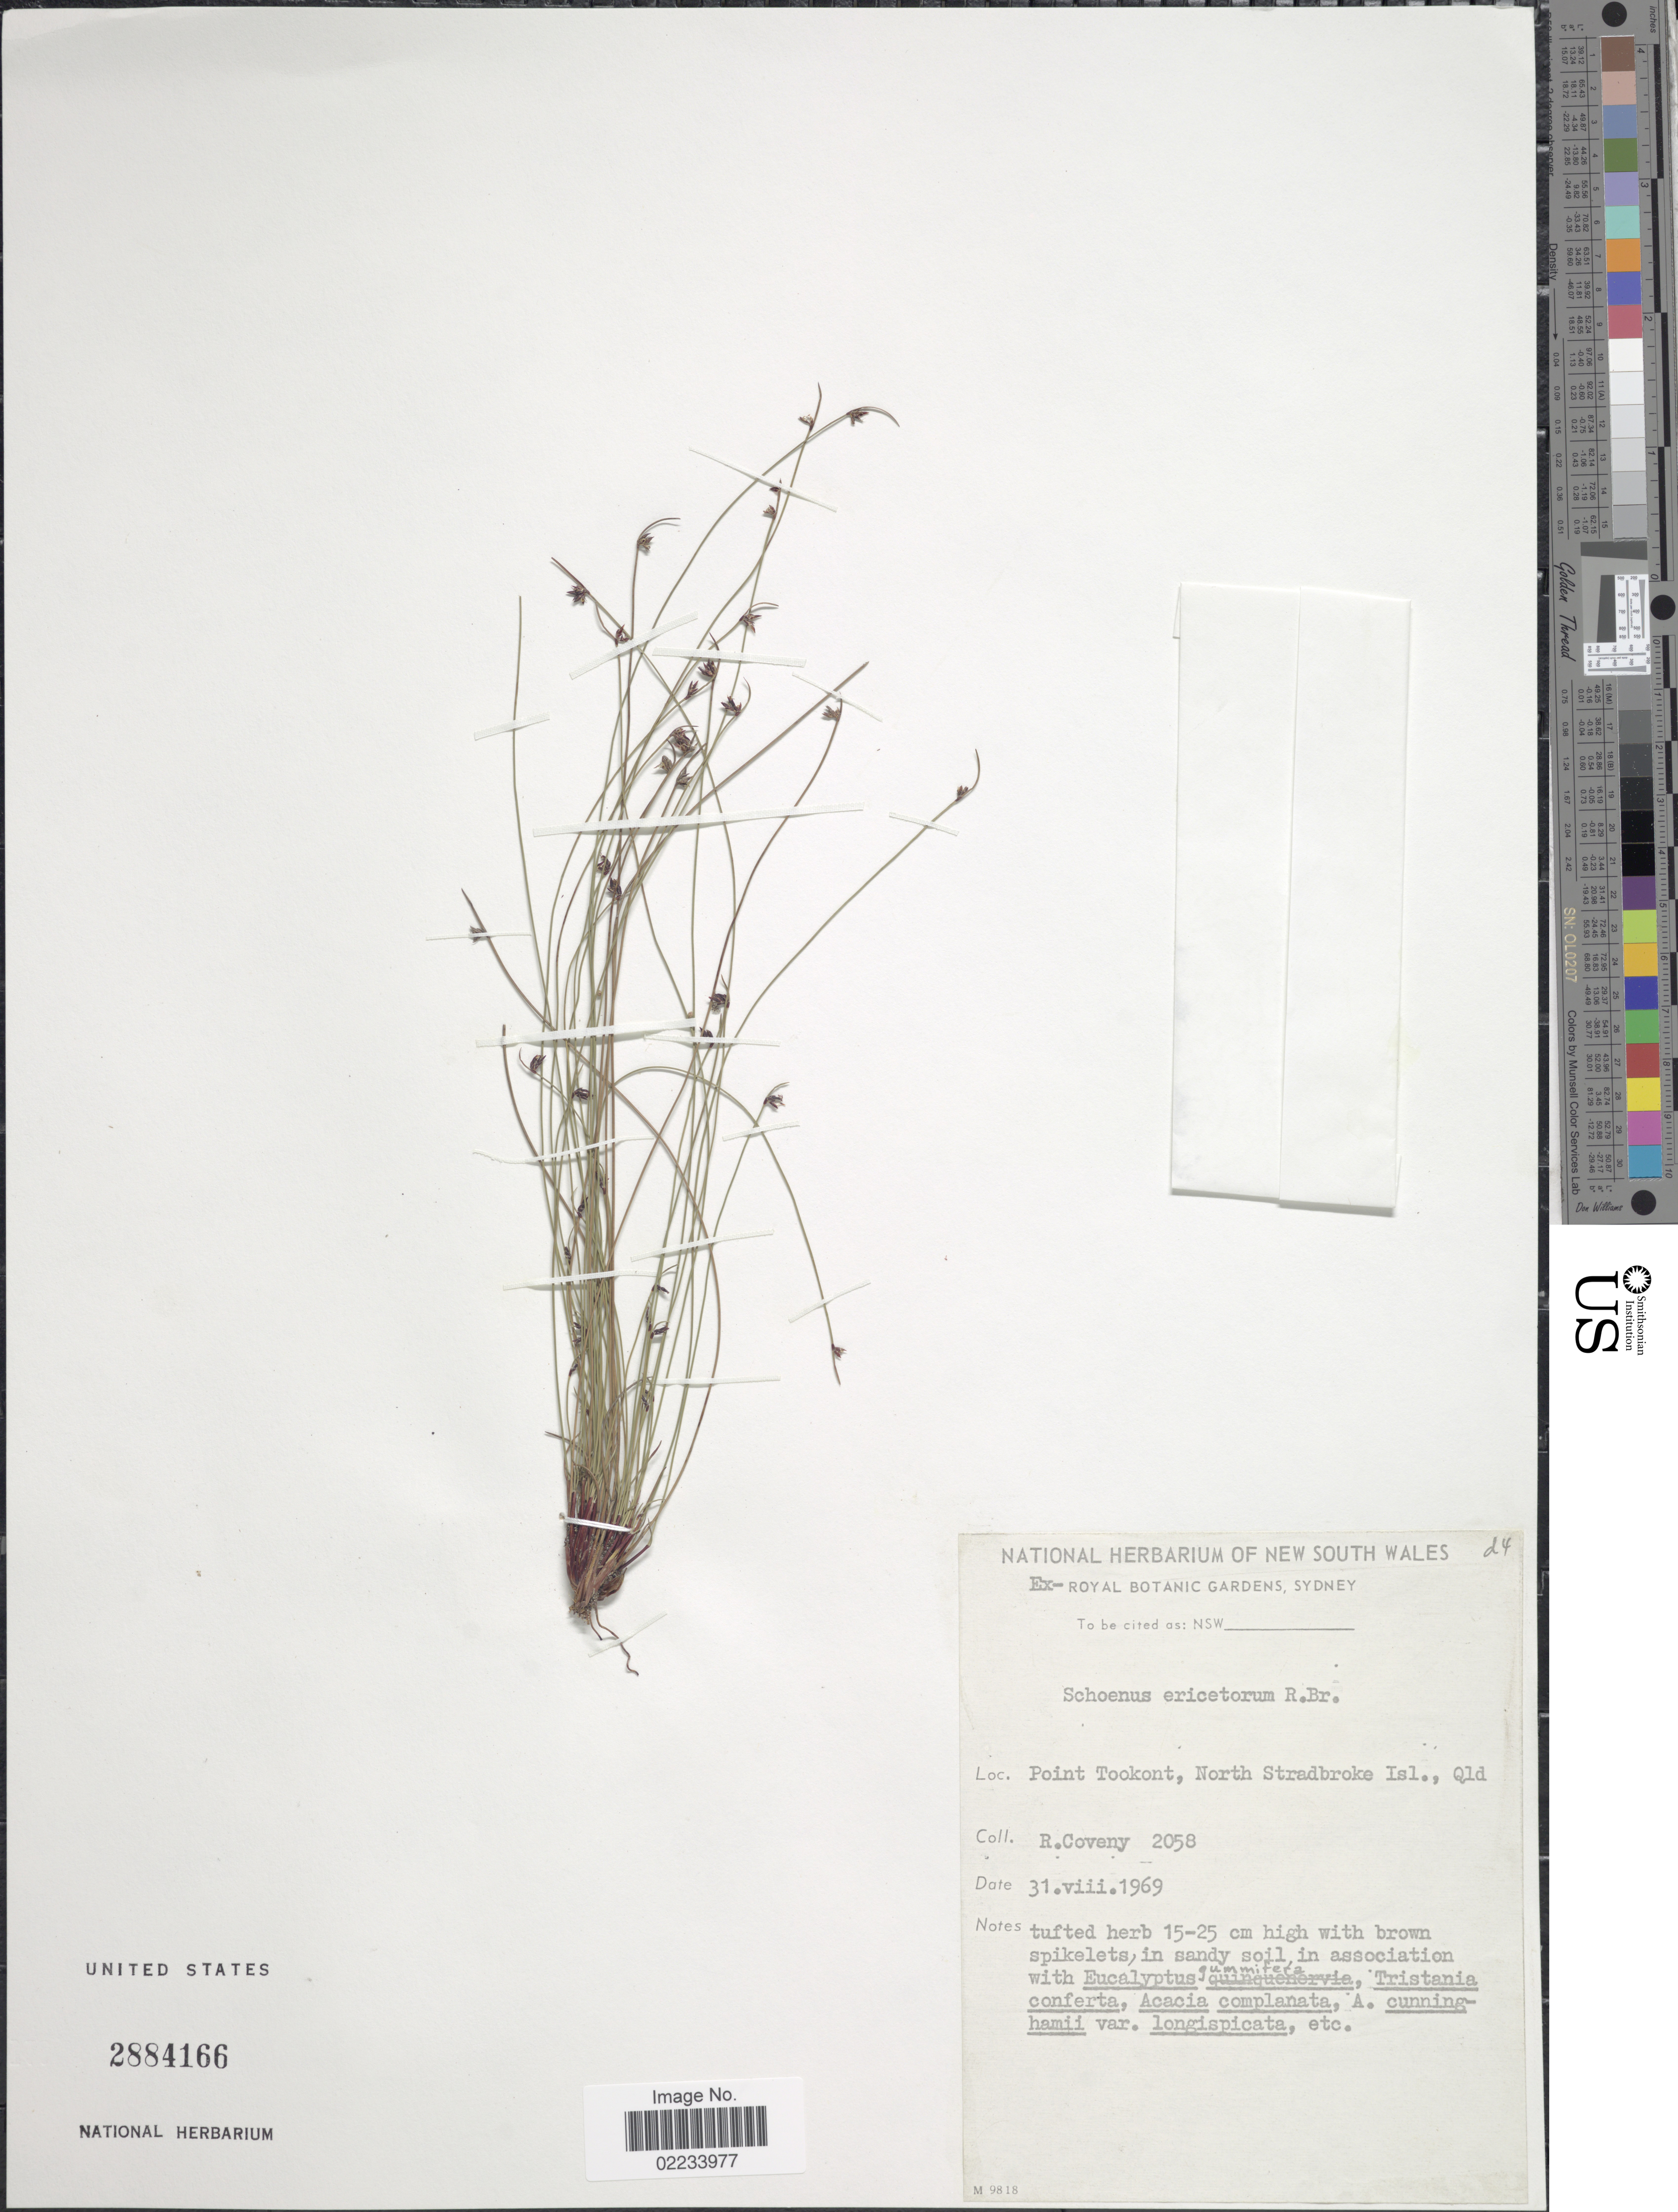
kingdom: Plantae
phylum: Tracheophyta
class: Liliopsida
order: Poales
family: Cyperaceae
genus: Schoenus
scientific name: Schoenus ericetorum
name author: R. Br.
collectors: R. Coveny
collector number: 2058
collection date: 1969-08-31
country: Australia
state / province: Queensland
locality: Point Tookont, North Stradbroke Isl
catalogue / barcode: US 2884166